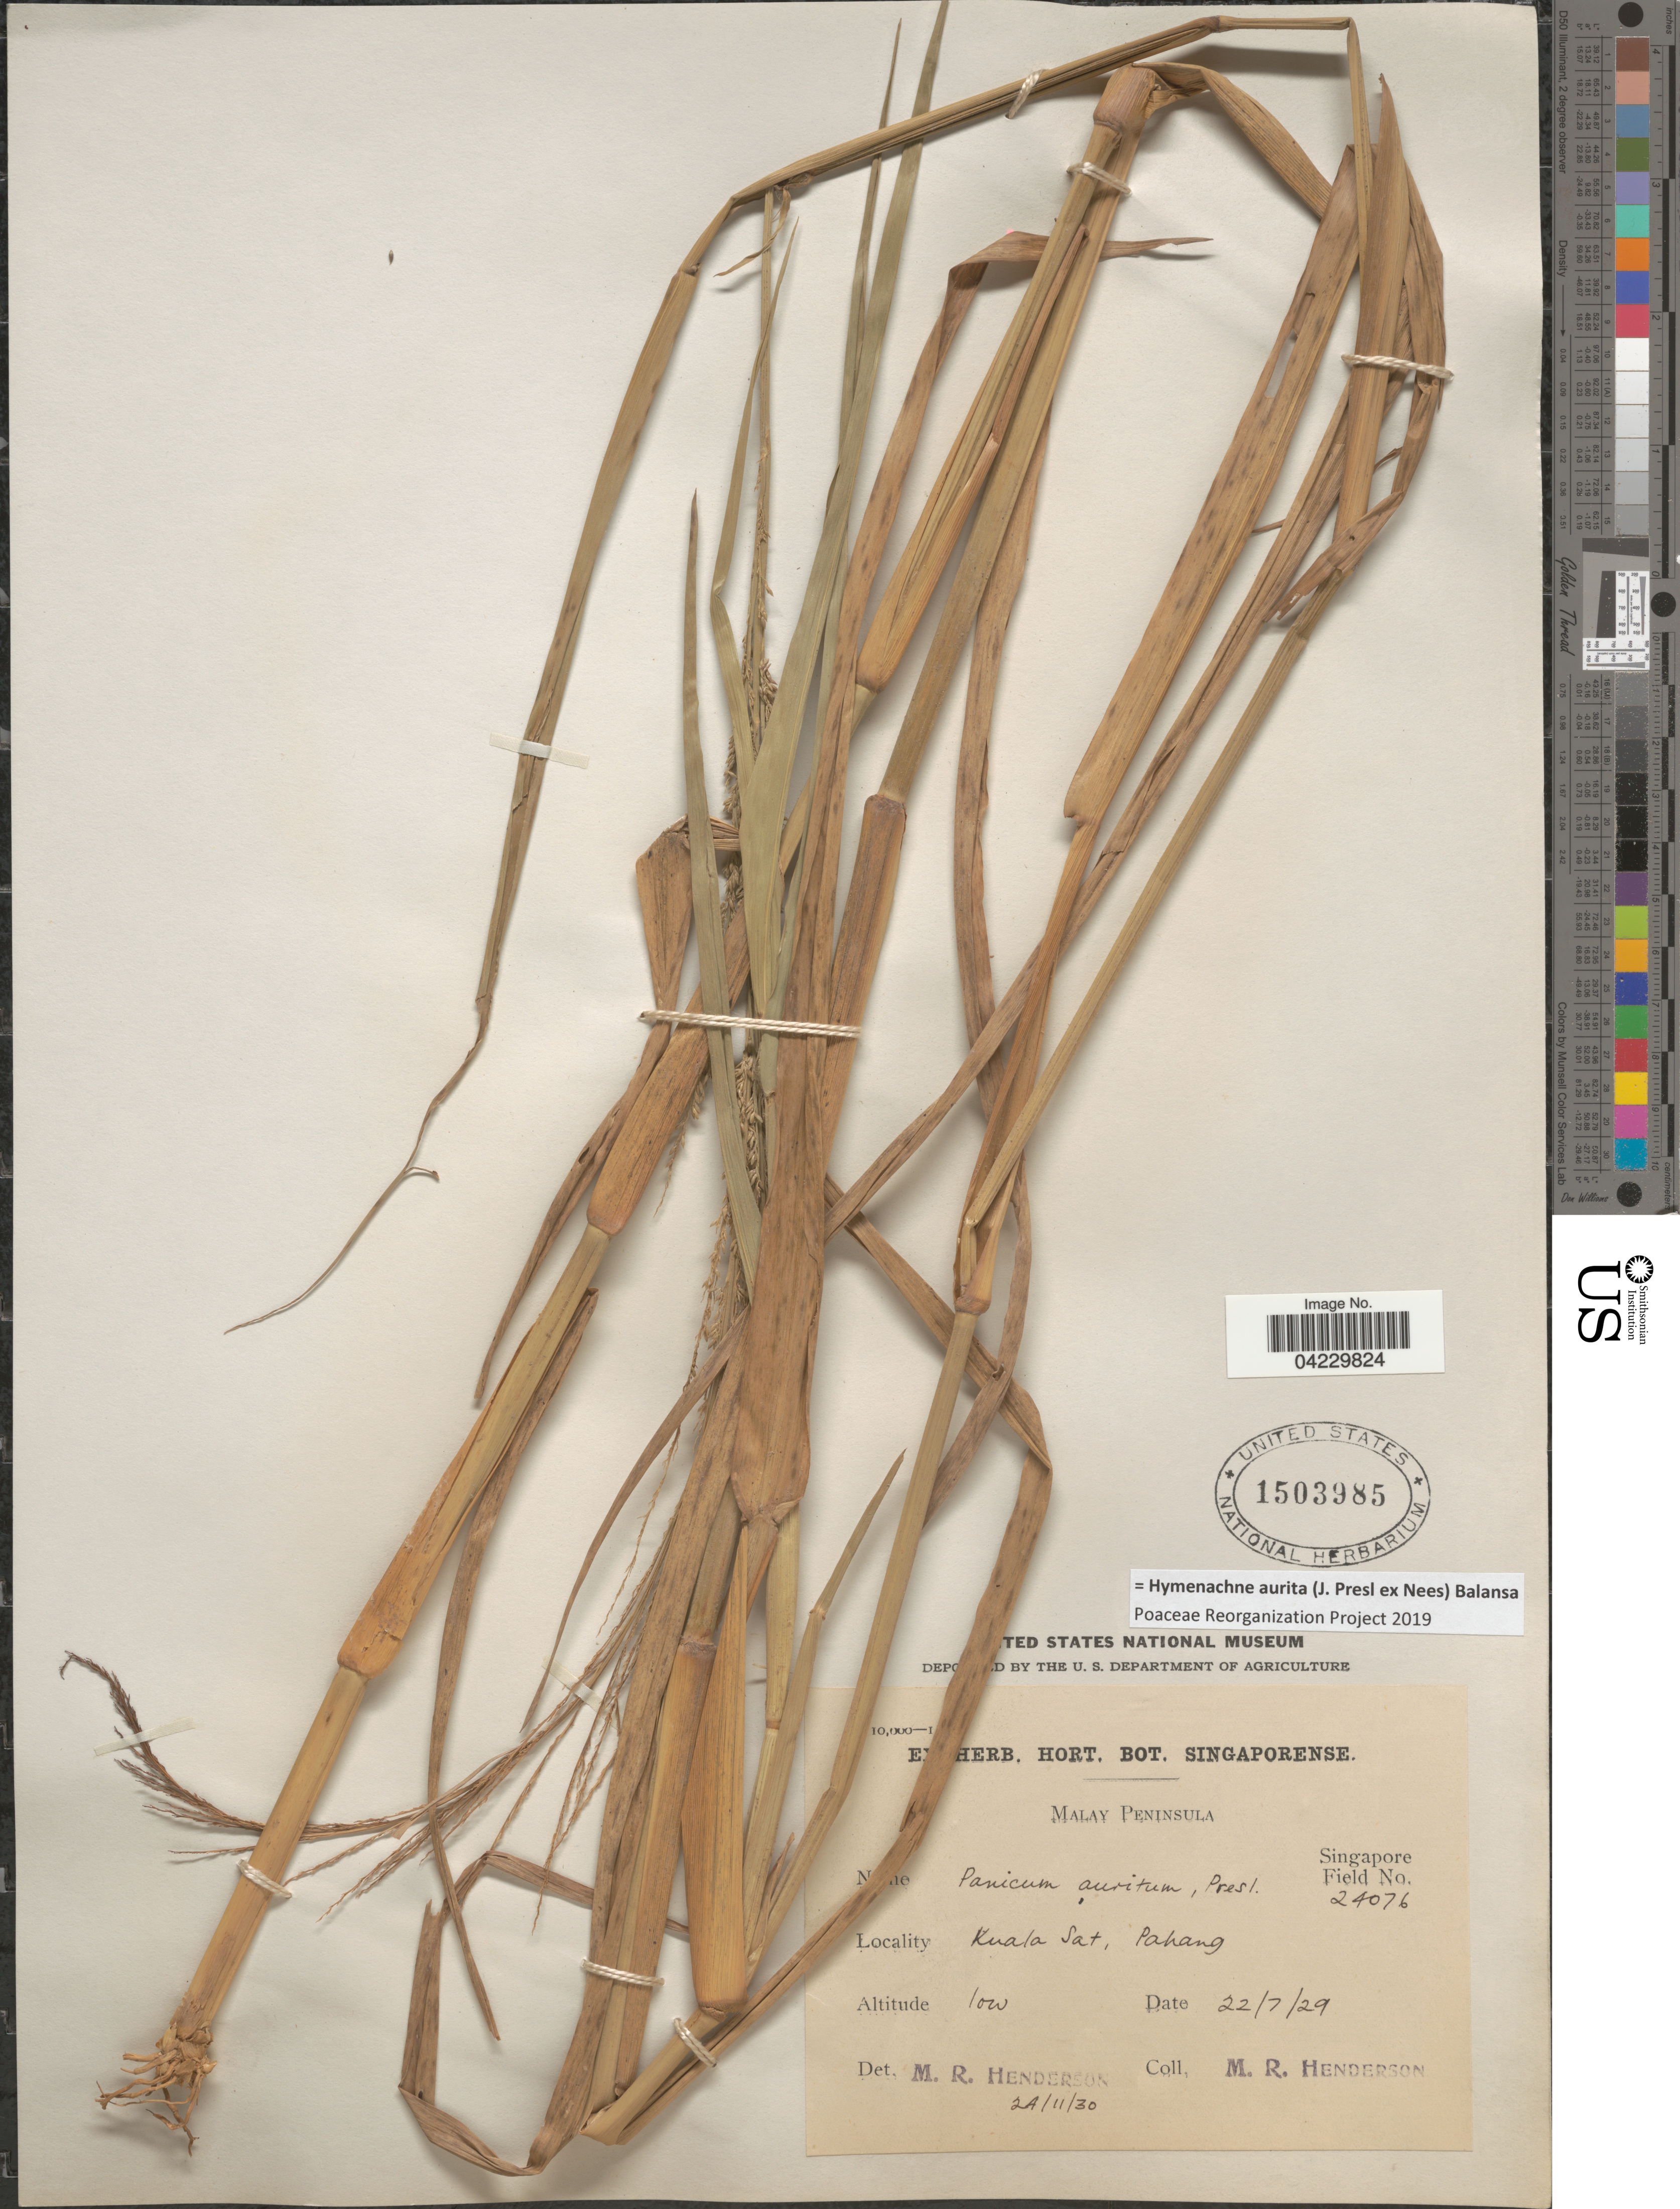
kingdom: Plantae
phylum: Tracheophyta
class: Liliopsida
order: Poales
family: Poaceae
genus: Hymenachne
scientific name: Hymenachne aurita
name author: (J. Presl ex Nees) Balansa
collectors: M. Henderson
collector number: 24076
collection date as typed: Transcribed d/m/y: 22/7/29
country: Malaysia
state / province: Pahang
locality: Malay Peninsula. Kuala Sat, Pahang.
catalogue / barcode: US 1503985